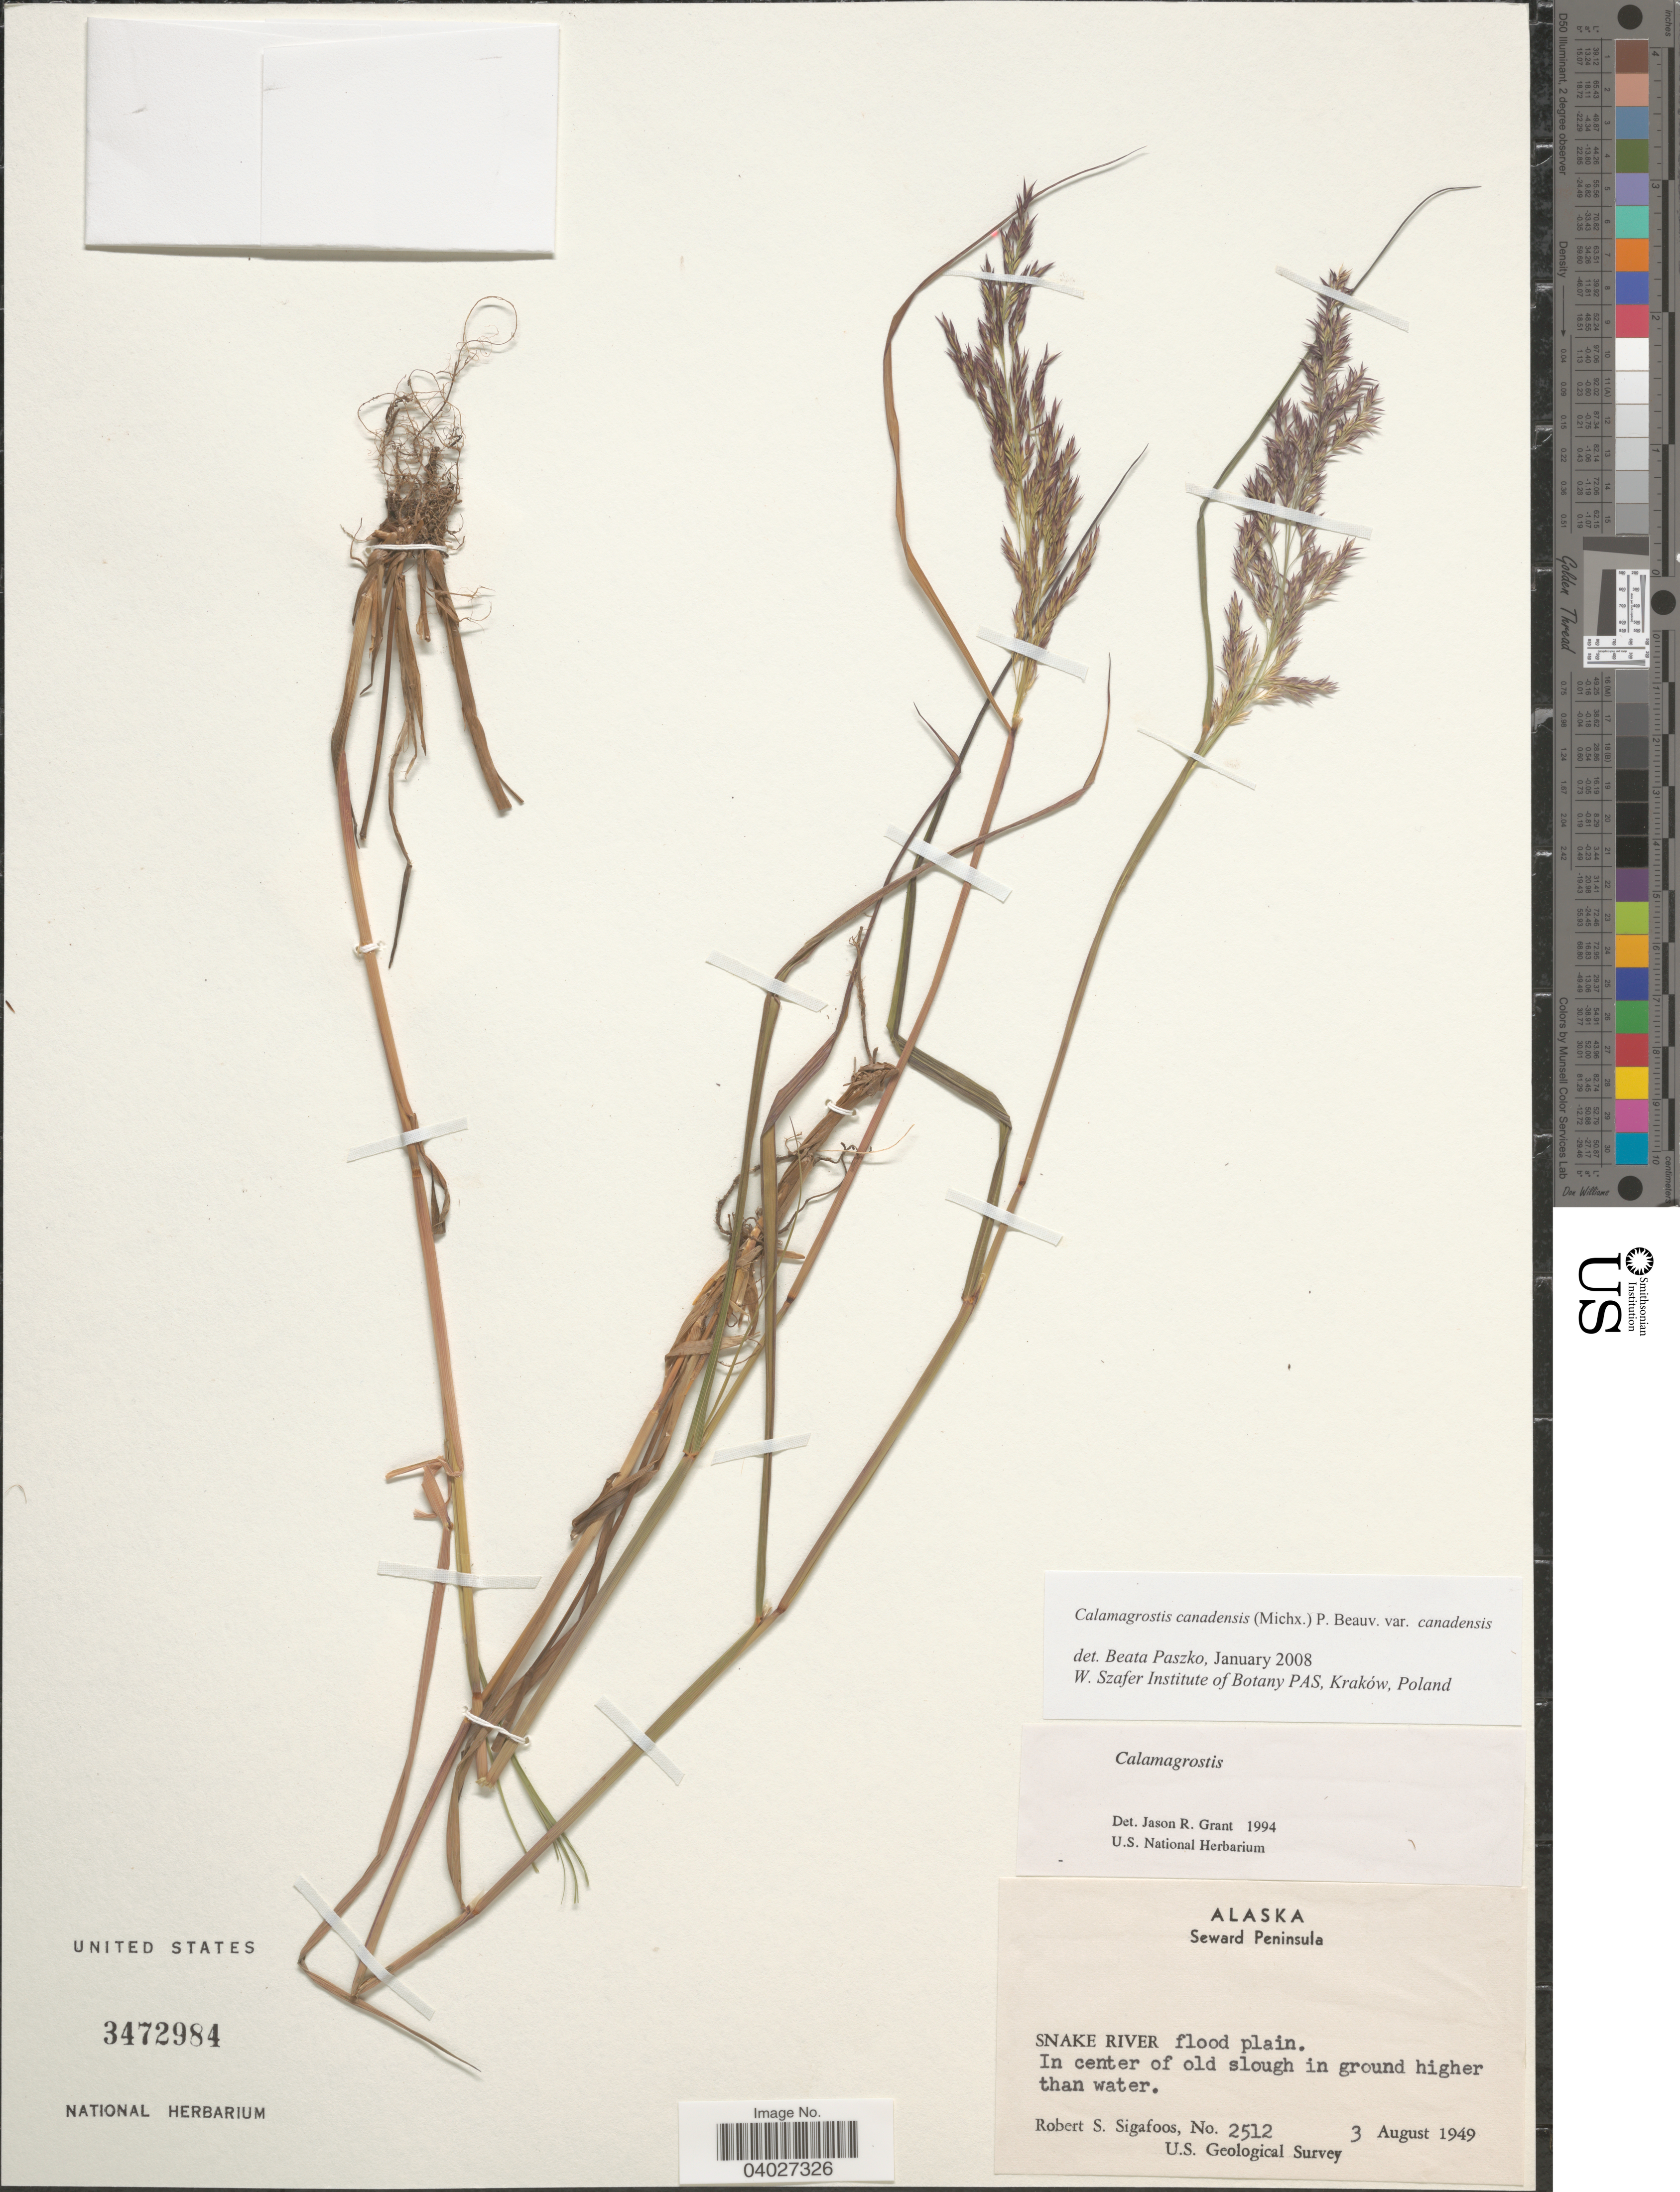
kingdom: Plantae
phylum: Tracheophyta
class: Liliopsida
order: Poales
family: Poaceae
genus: Calamagrostis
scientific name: Calamagrostis canadensis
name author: (Michx.) P. Beauv.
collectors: R. Sigafoos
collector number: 2512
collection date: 1949-08-03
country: United States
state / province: Alaska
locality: Seward Peninsula. Snake River flood plain. In center of old slough in ground higher than water.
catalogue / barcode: US 3472984